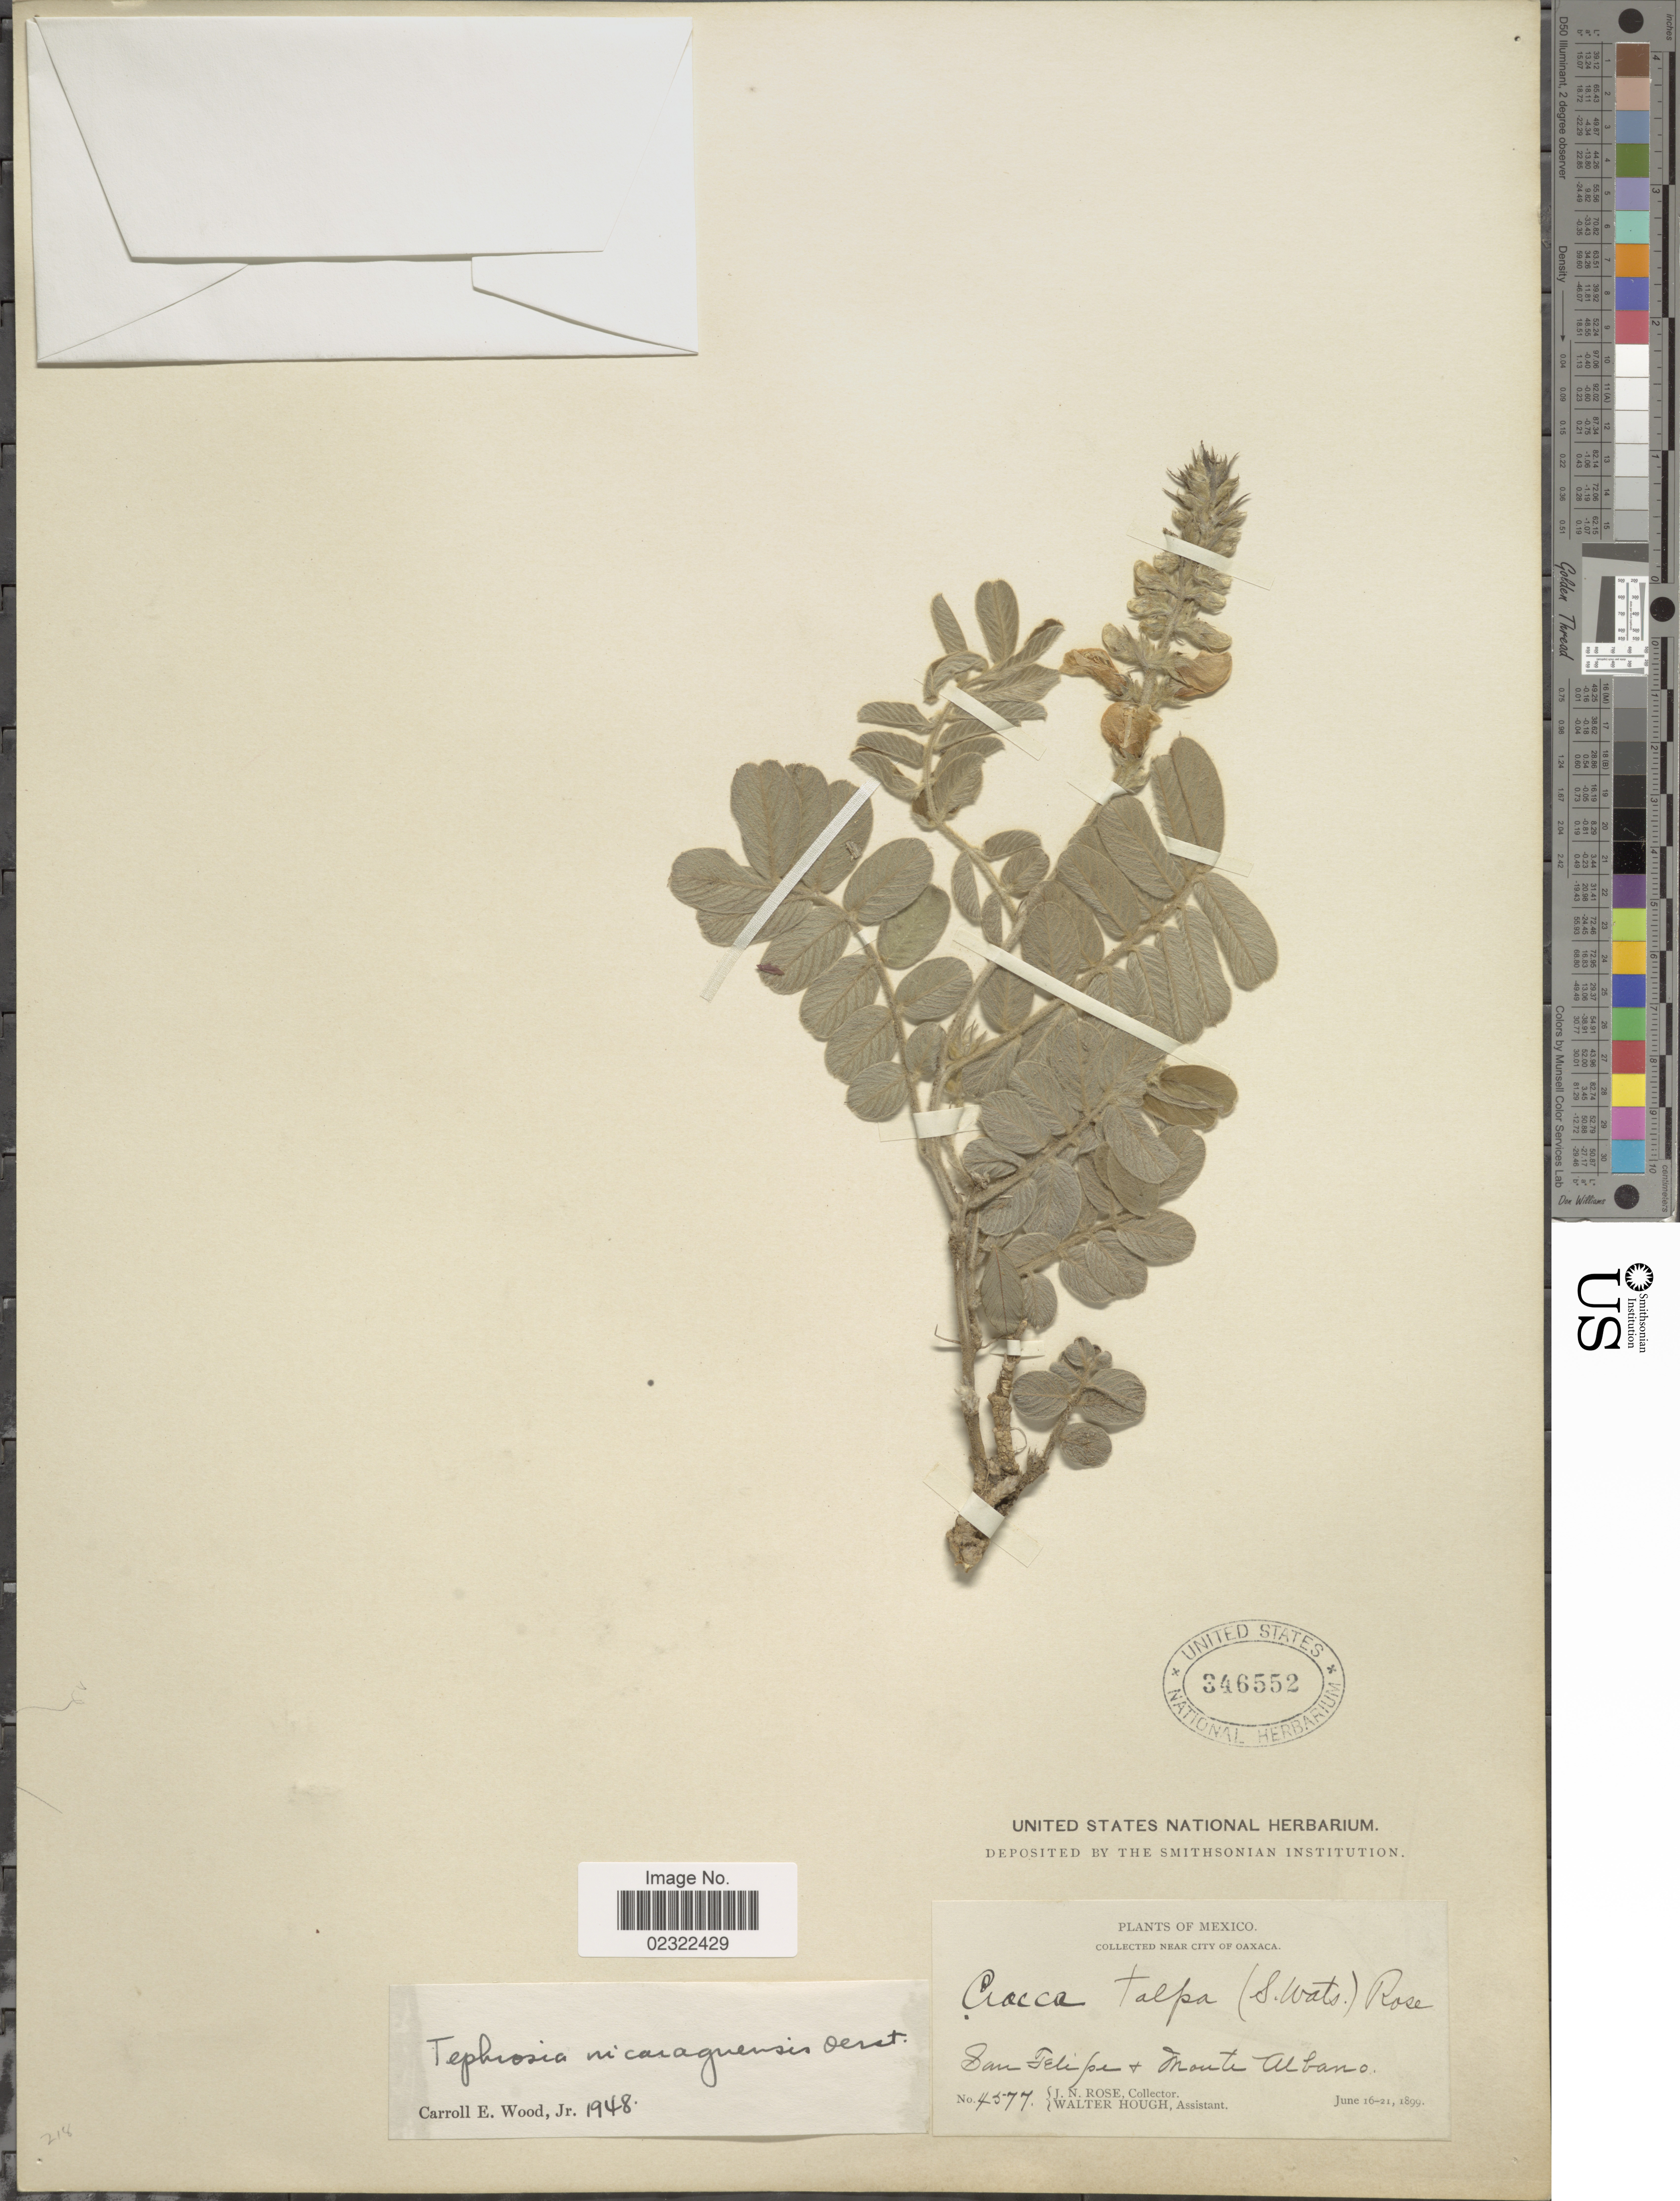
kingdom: Plantae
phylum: Tracheophyta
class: Magnoliopsida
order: Fabales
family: Fabaceae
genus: Tephrosia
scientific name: Tephrosia nicaraguensis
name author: Oerst.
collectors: J. N. Rose & W. Hough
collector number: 4577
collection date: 1899-06-16/1899-06-21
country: Mexico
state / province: Oaxaca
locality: Near city of Oaxaca, San Felipe & Monte Albano.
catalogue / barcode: US 346552